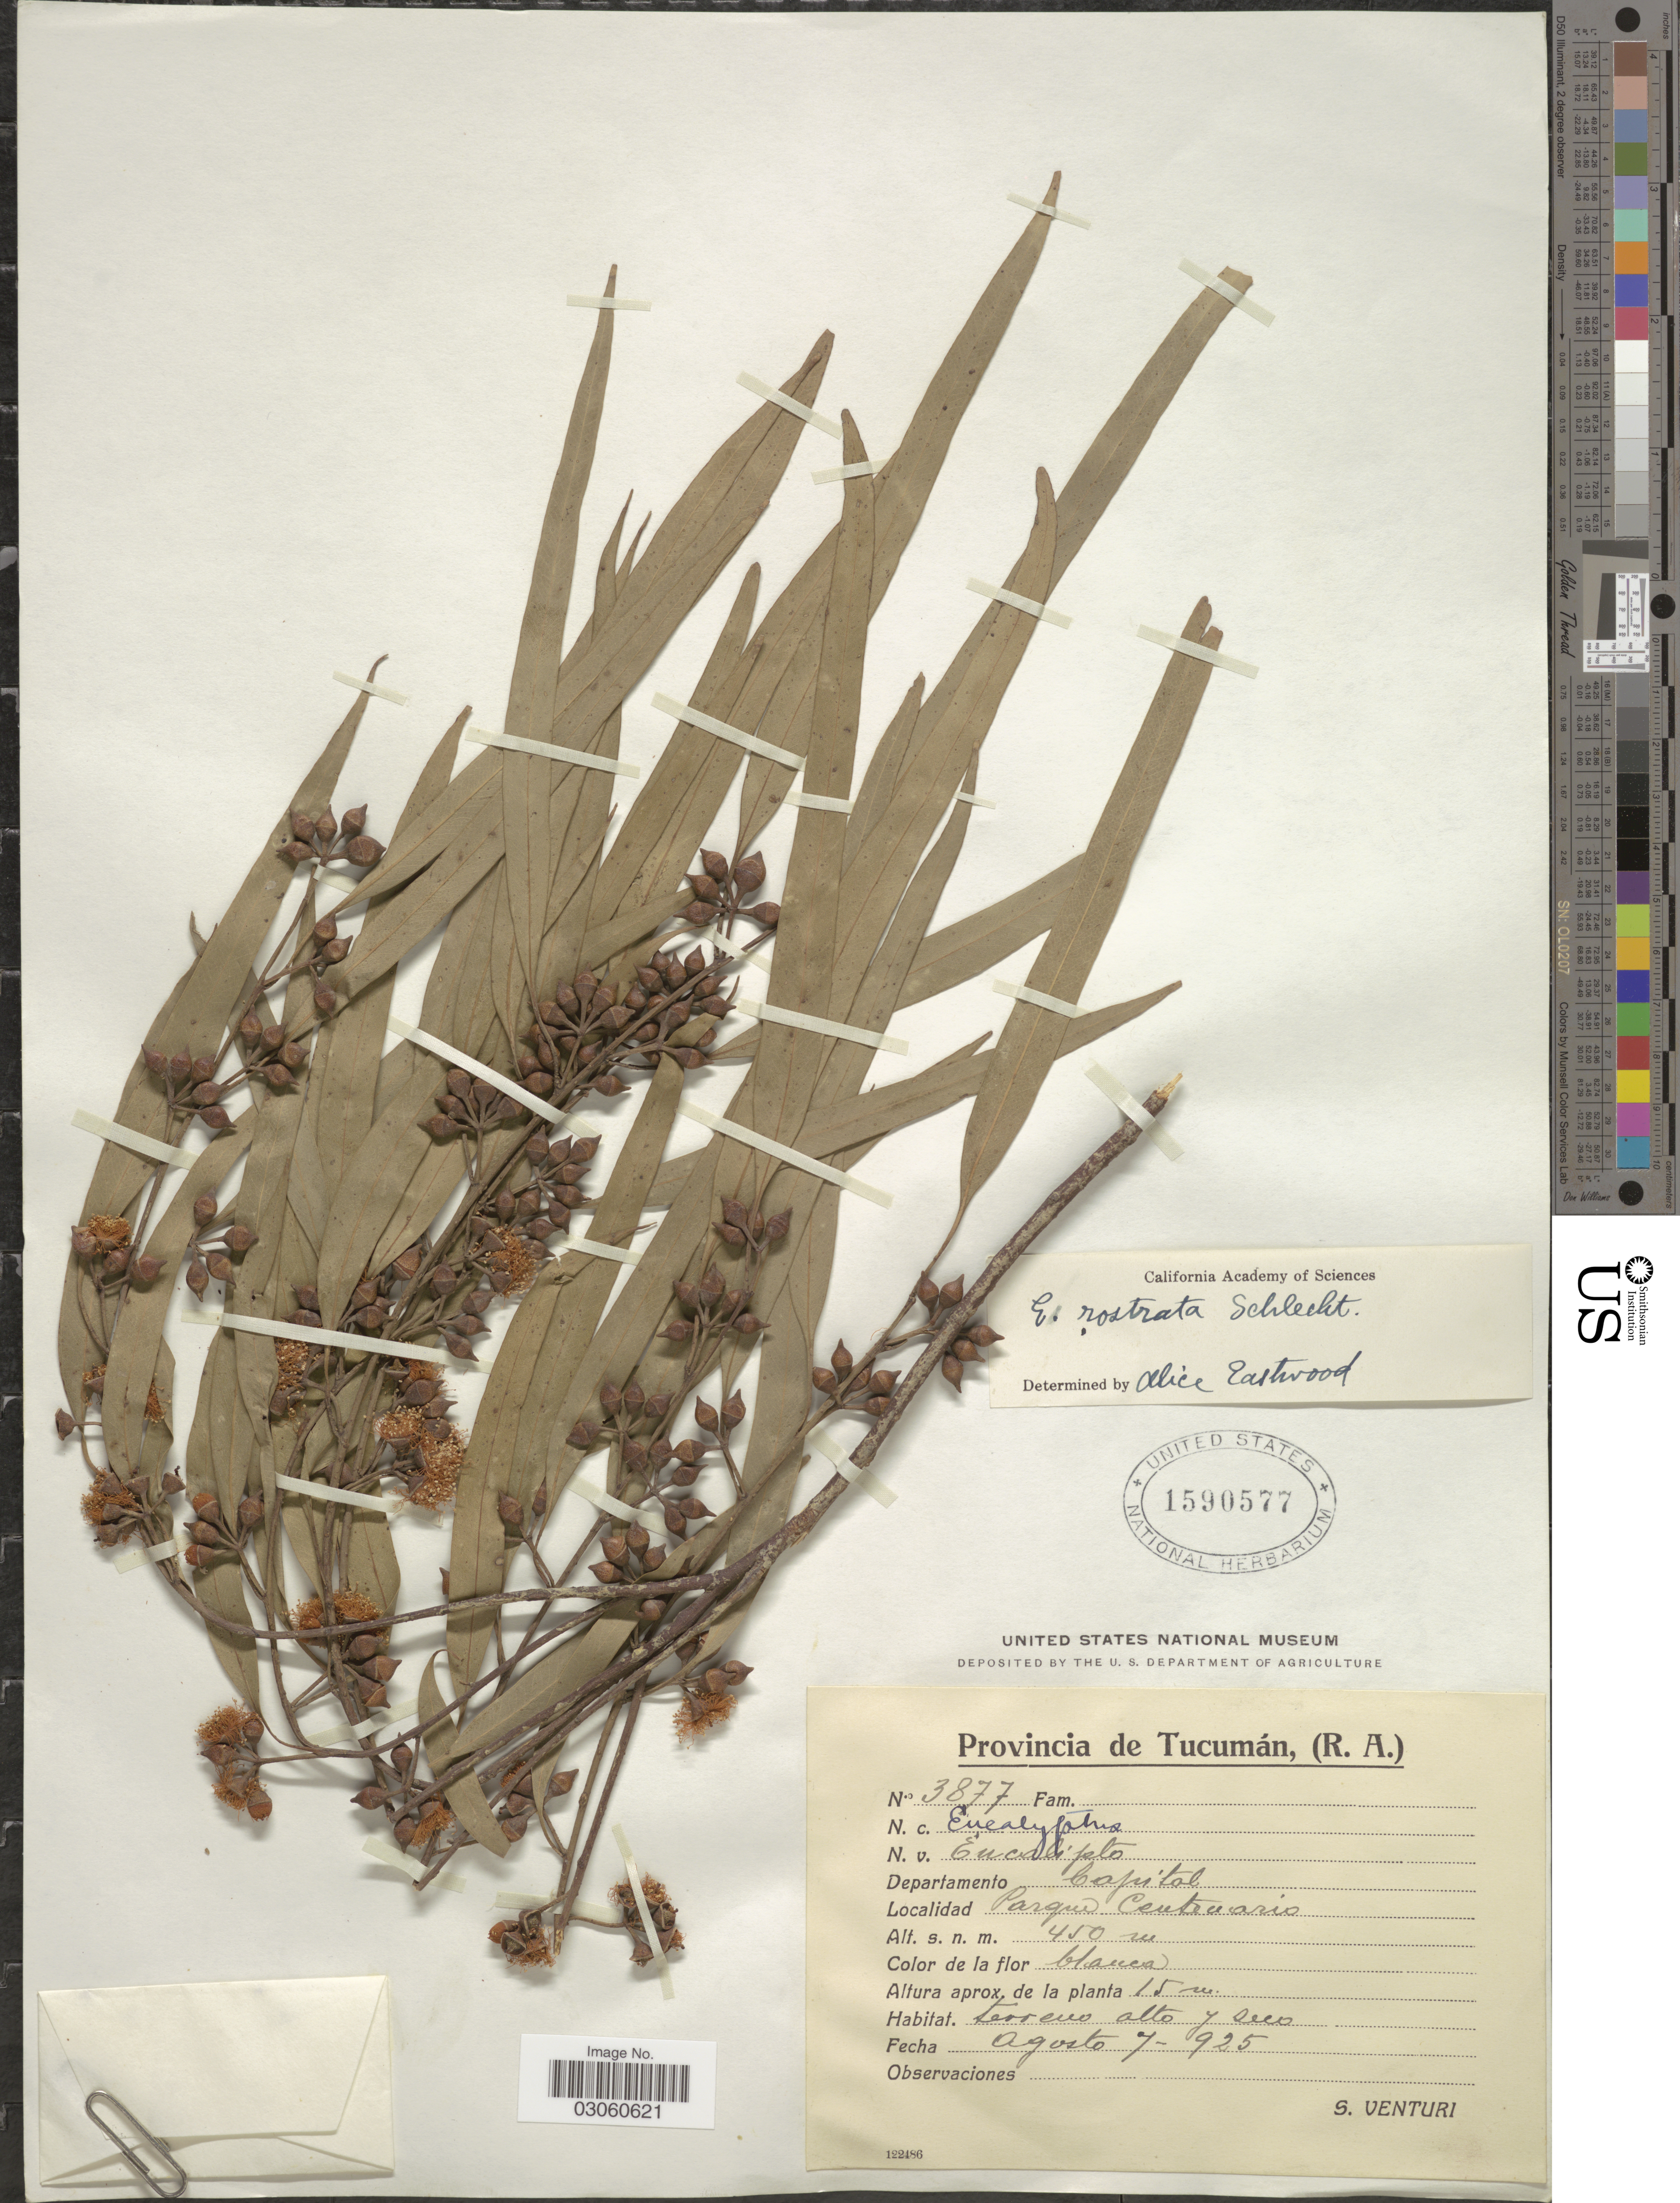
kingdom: Plantae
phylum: Tracheophyta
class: Magnoliopsida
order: Myrtales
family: Myrtaceae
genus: Eucalyptus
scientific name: Eucalyptus rostrata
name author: Schltdl.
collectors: S. Venturi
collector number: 3877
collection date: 1925-08-07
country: Argentina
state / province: Tucuman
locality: Departamento Capital, Parque Centenario.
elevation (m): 450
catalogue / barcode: US 1590577